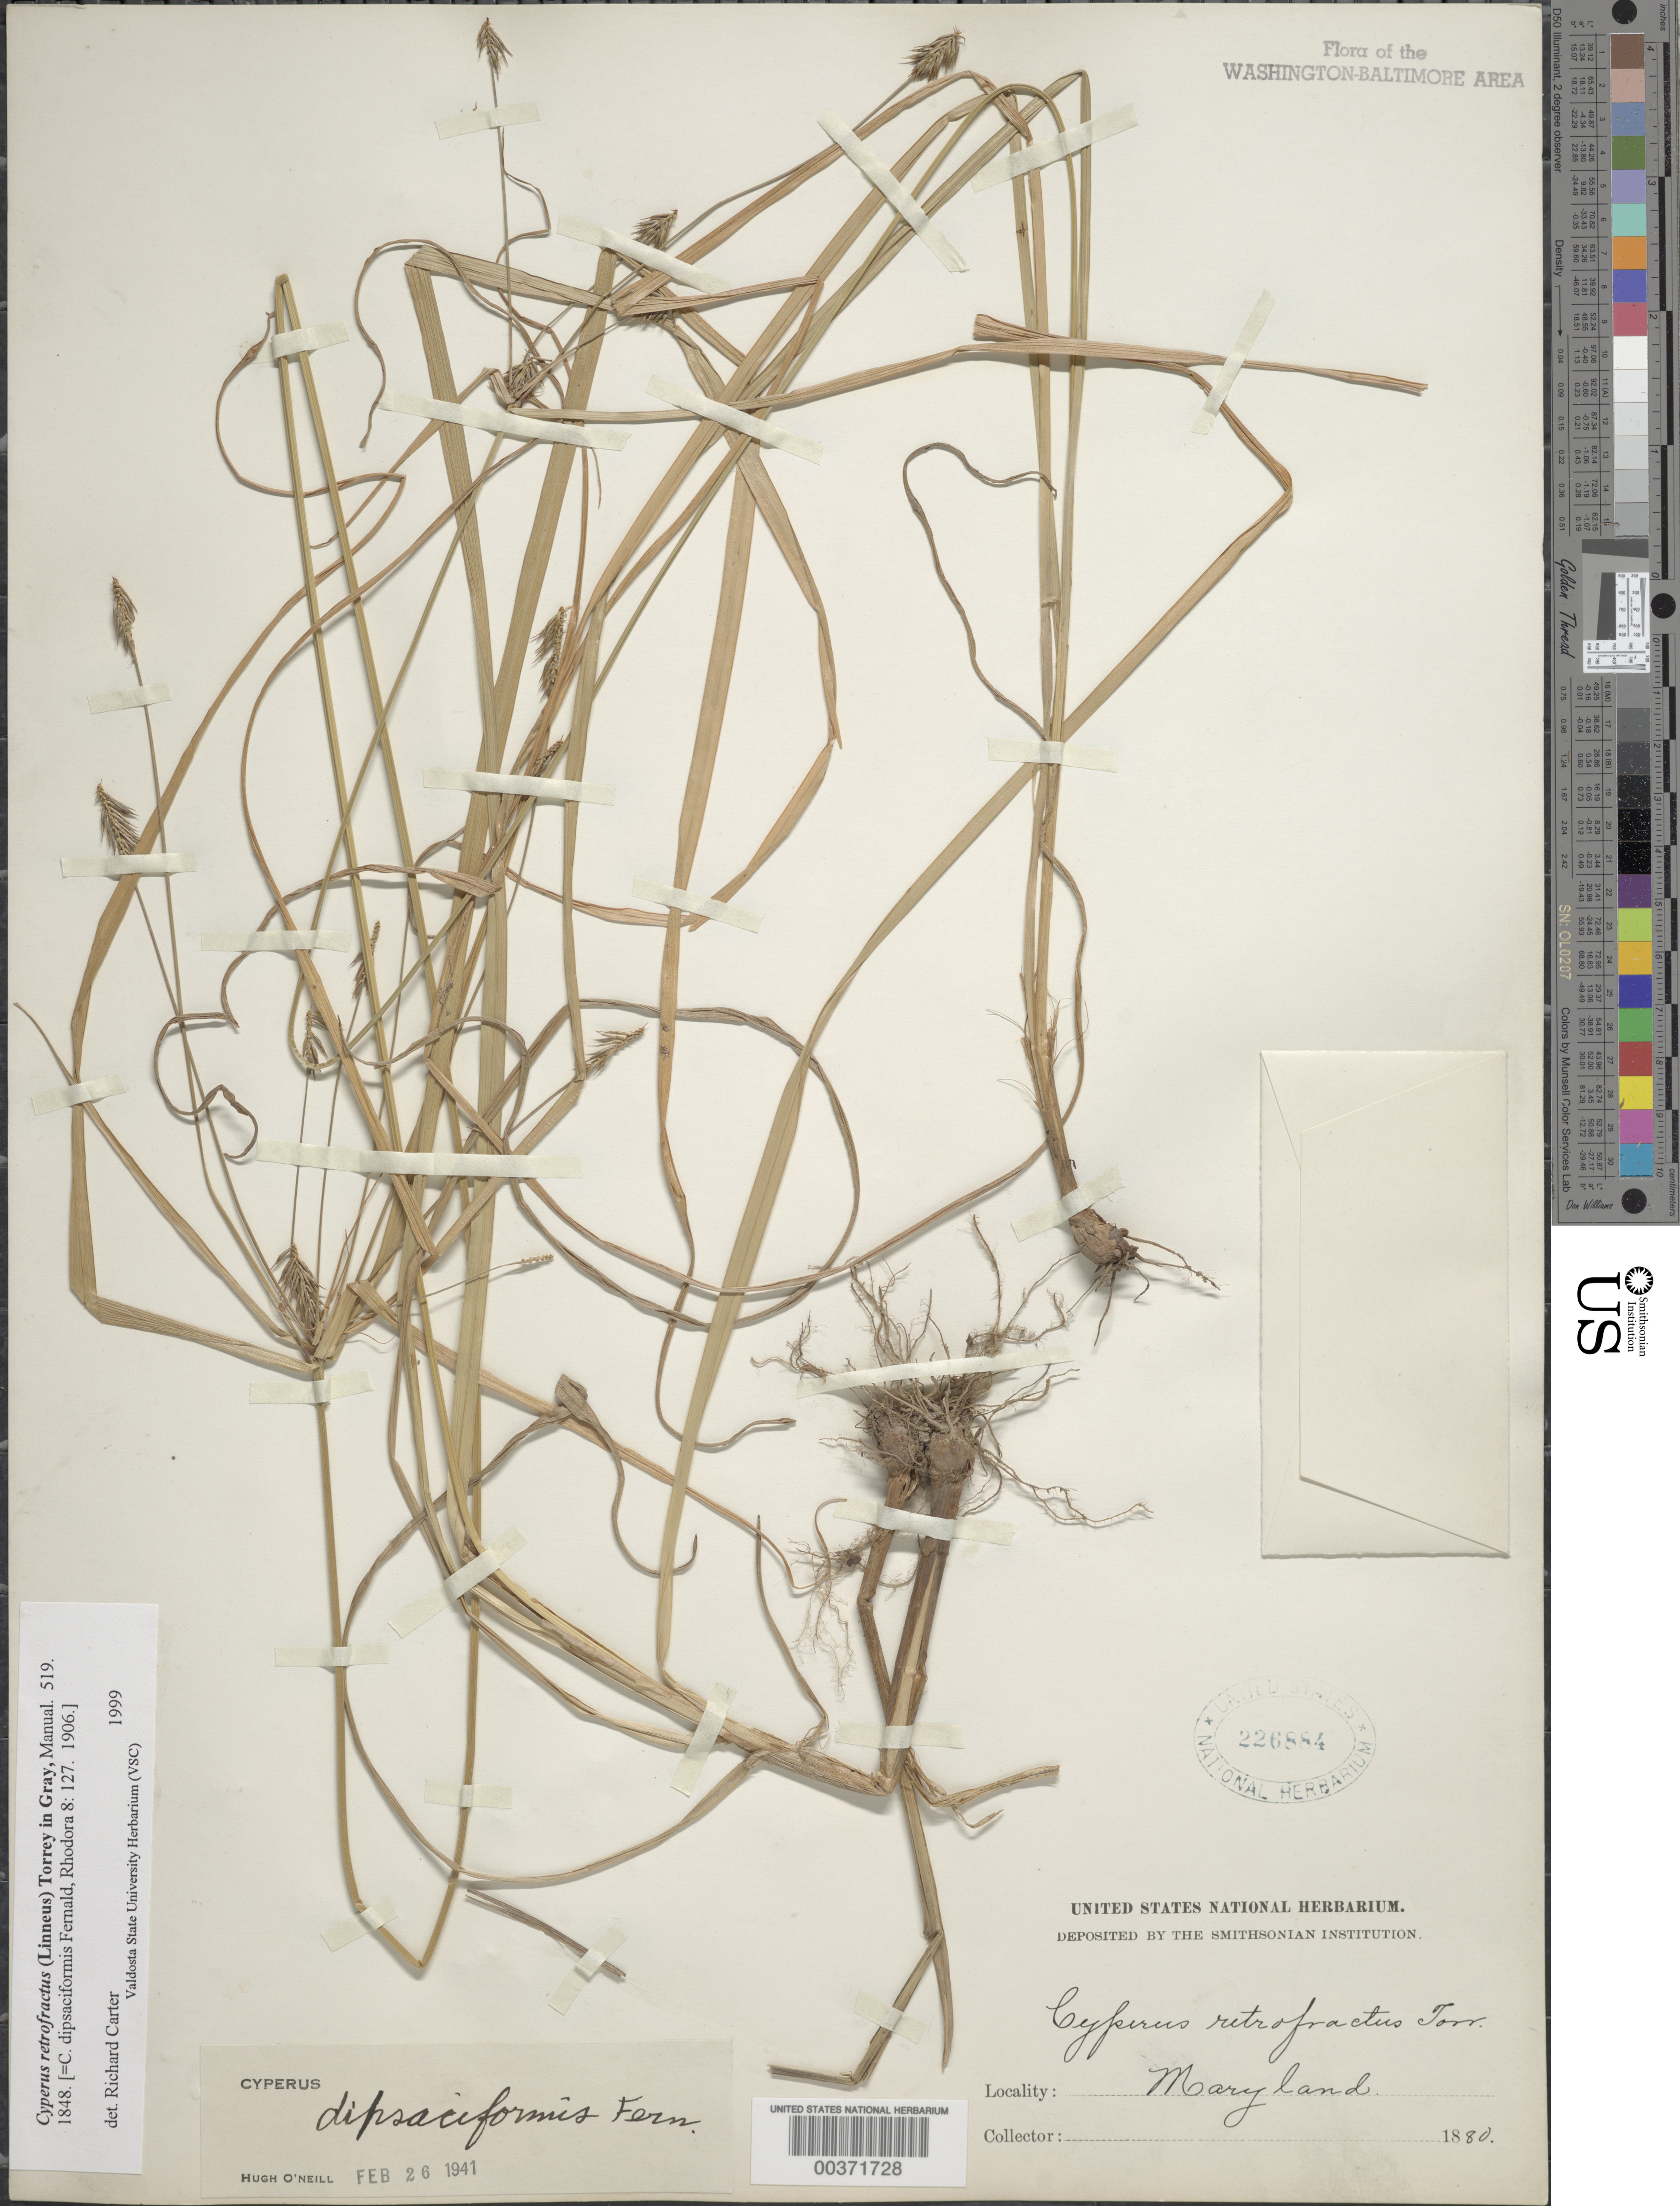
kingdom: Plantae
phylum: Tracheophyta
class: Liliopsida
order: Poales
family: Cyperaceae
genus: Cyperus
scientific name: Cyperus retrofractus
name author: (L.) Torr.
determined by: O'Neill, Hugh T.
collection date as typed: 1880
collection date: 1880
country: United States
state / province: Maryland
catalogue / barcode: US 226884